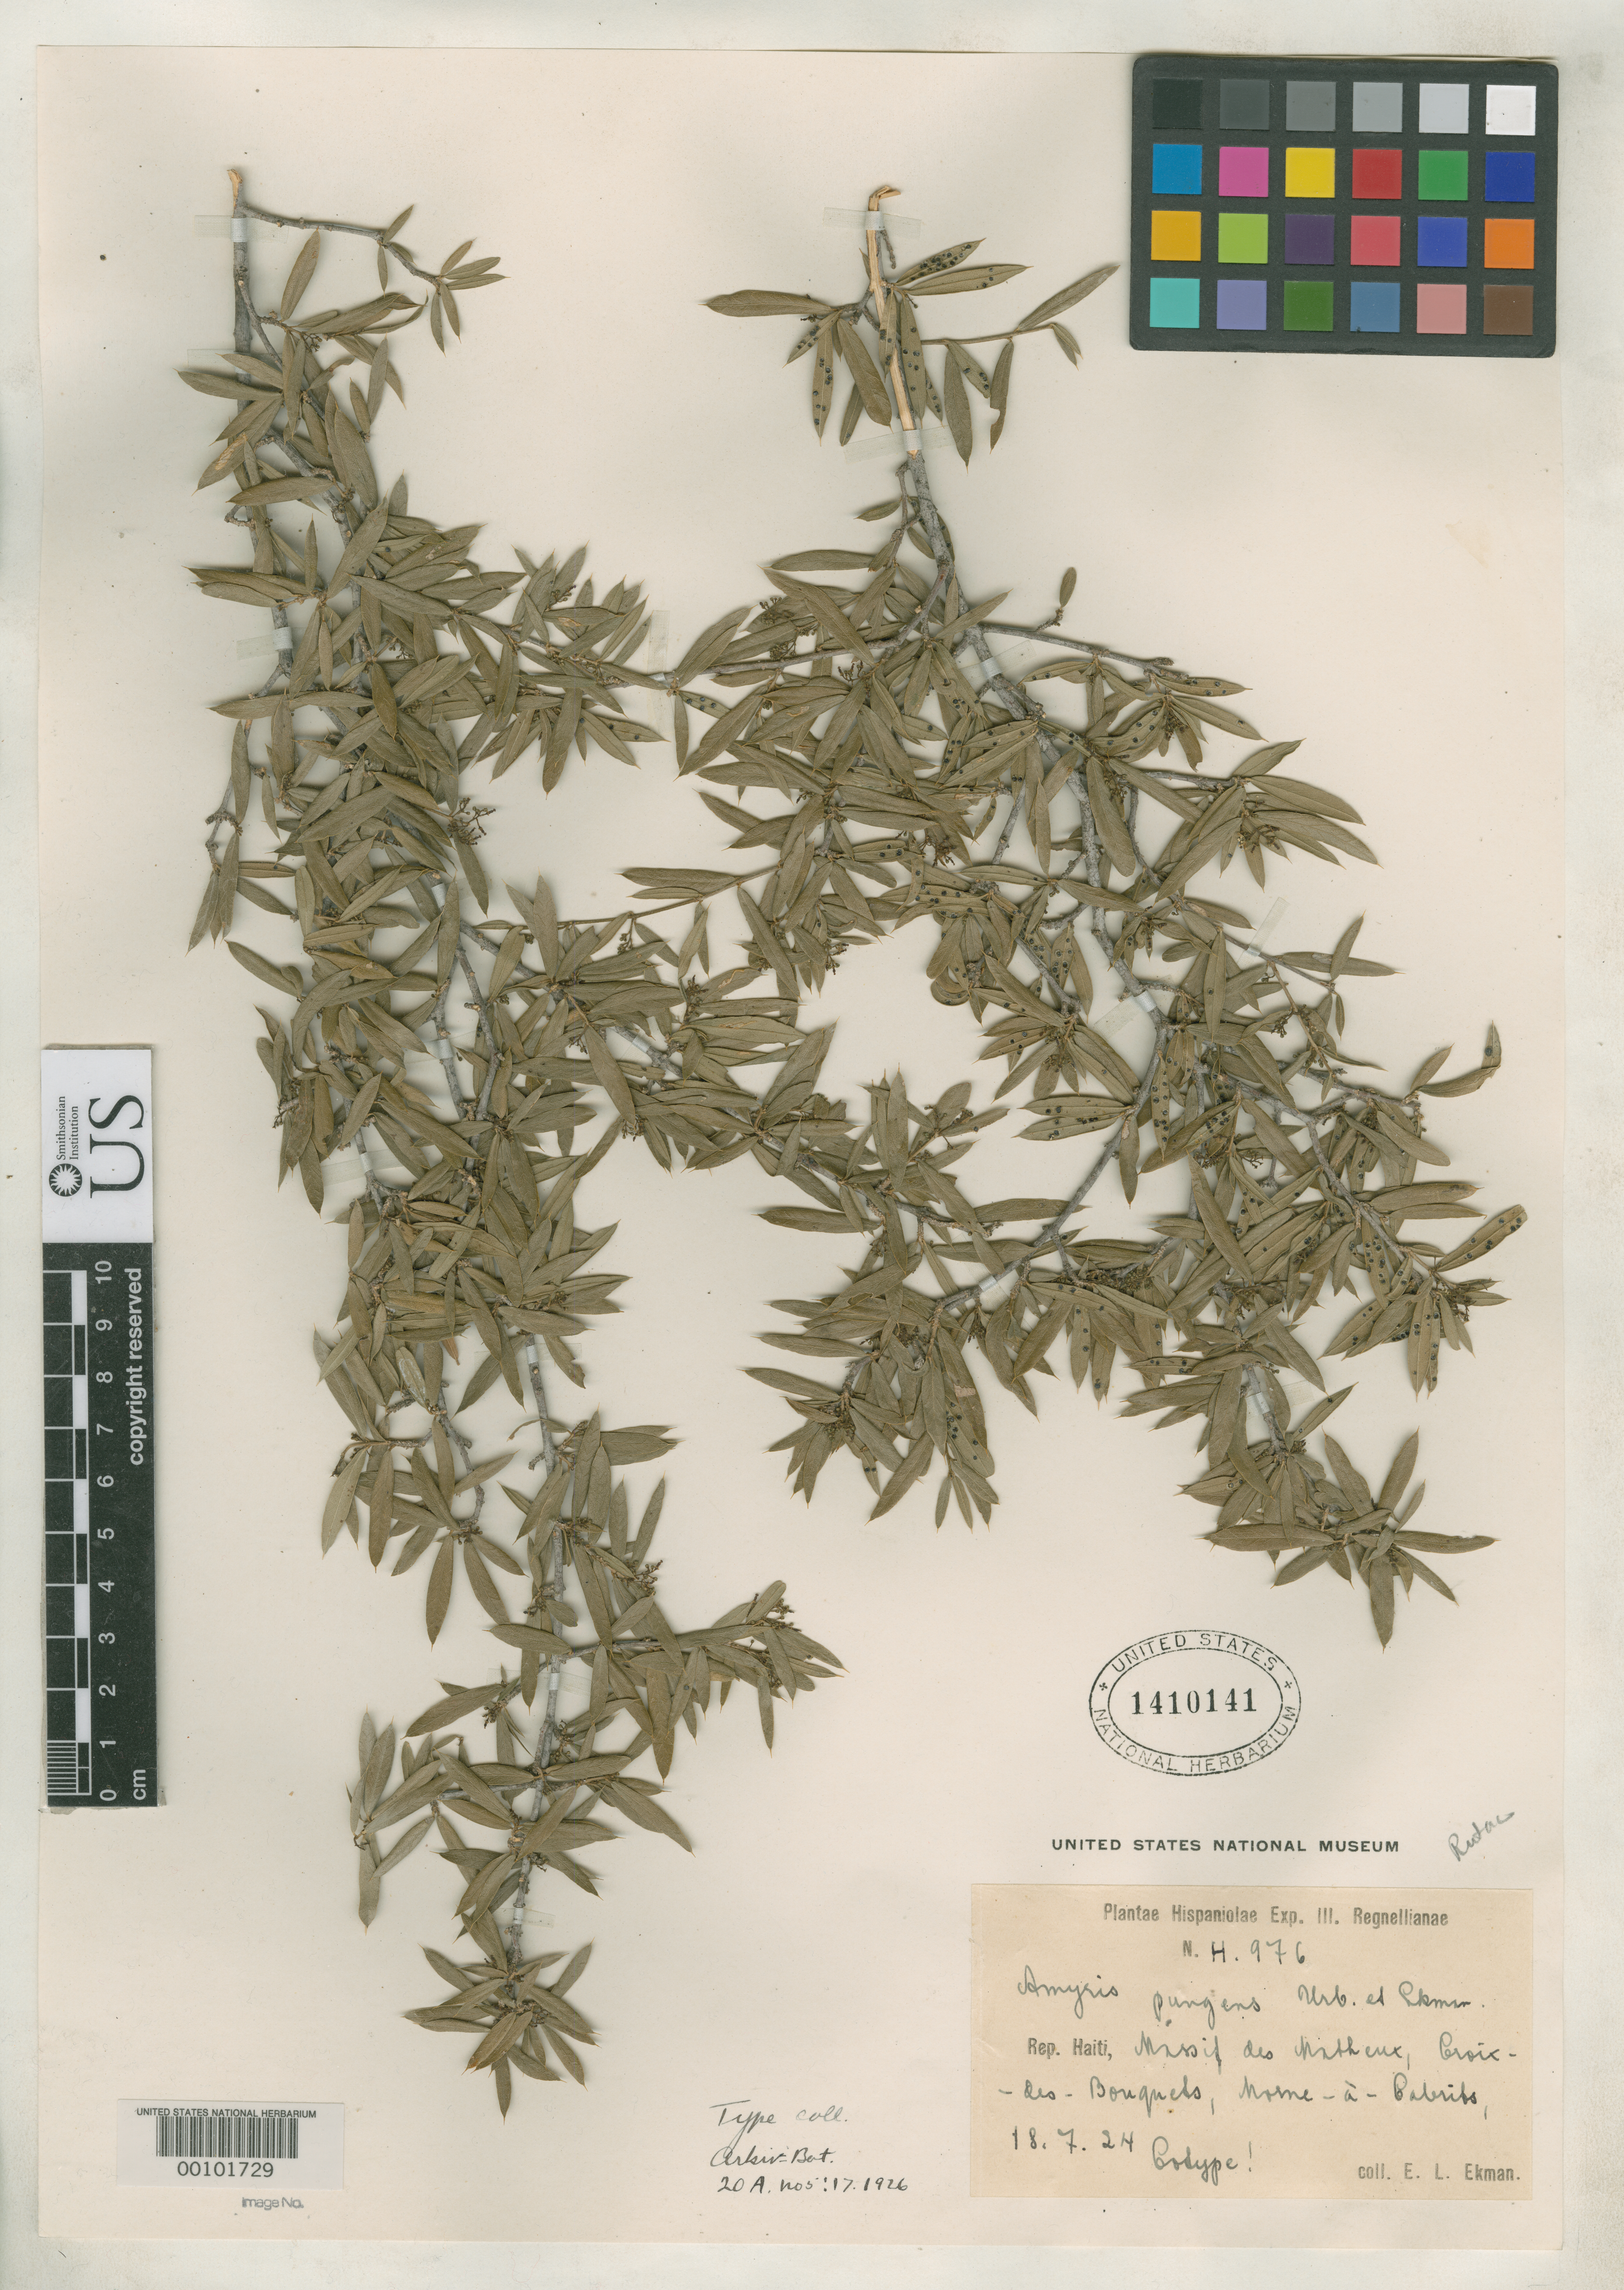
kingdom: Plantae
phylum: Tracheophyta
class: Magnoliopsida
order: Sapindales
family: Rutaceae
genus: Amyris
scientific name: Amyris pungens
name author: Urb. & Ekman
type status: Paratype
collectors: E. L. Ekman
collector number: H 976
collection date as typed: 18 Jul 1924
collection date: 1924-07-18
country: Haiti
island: Hispaniola Island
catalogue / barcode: US 1410141